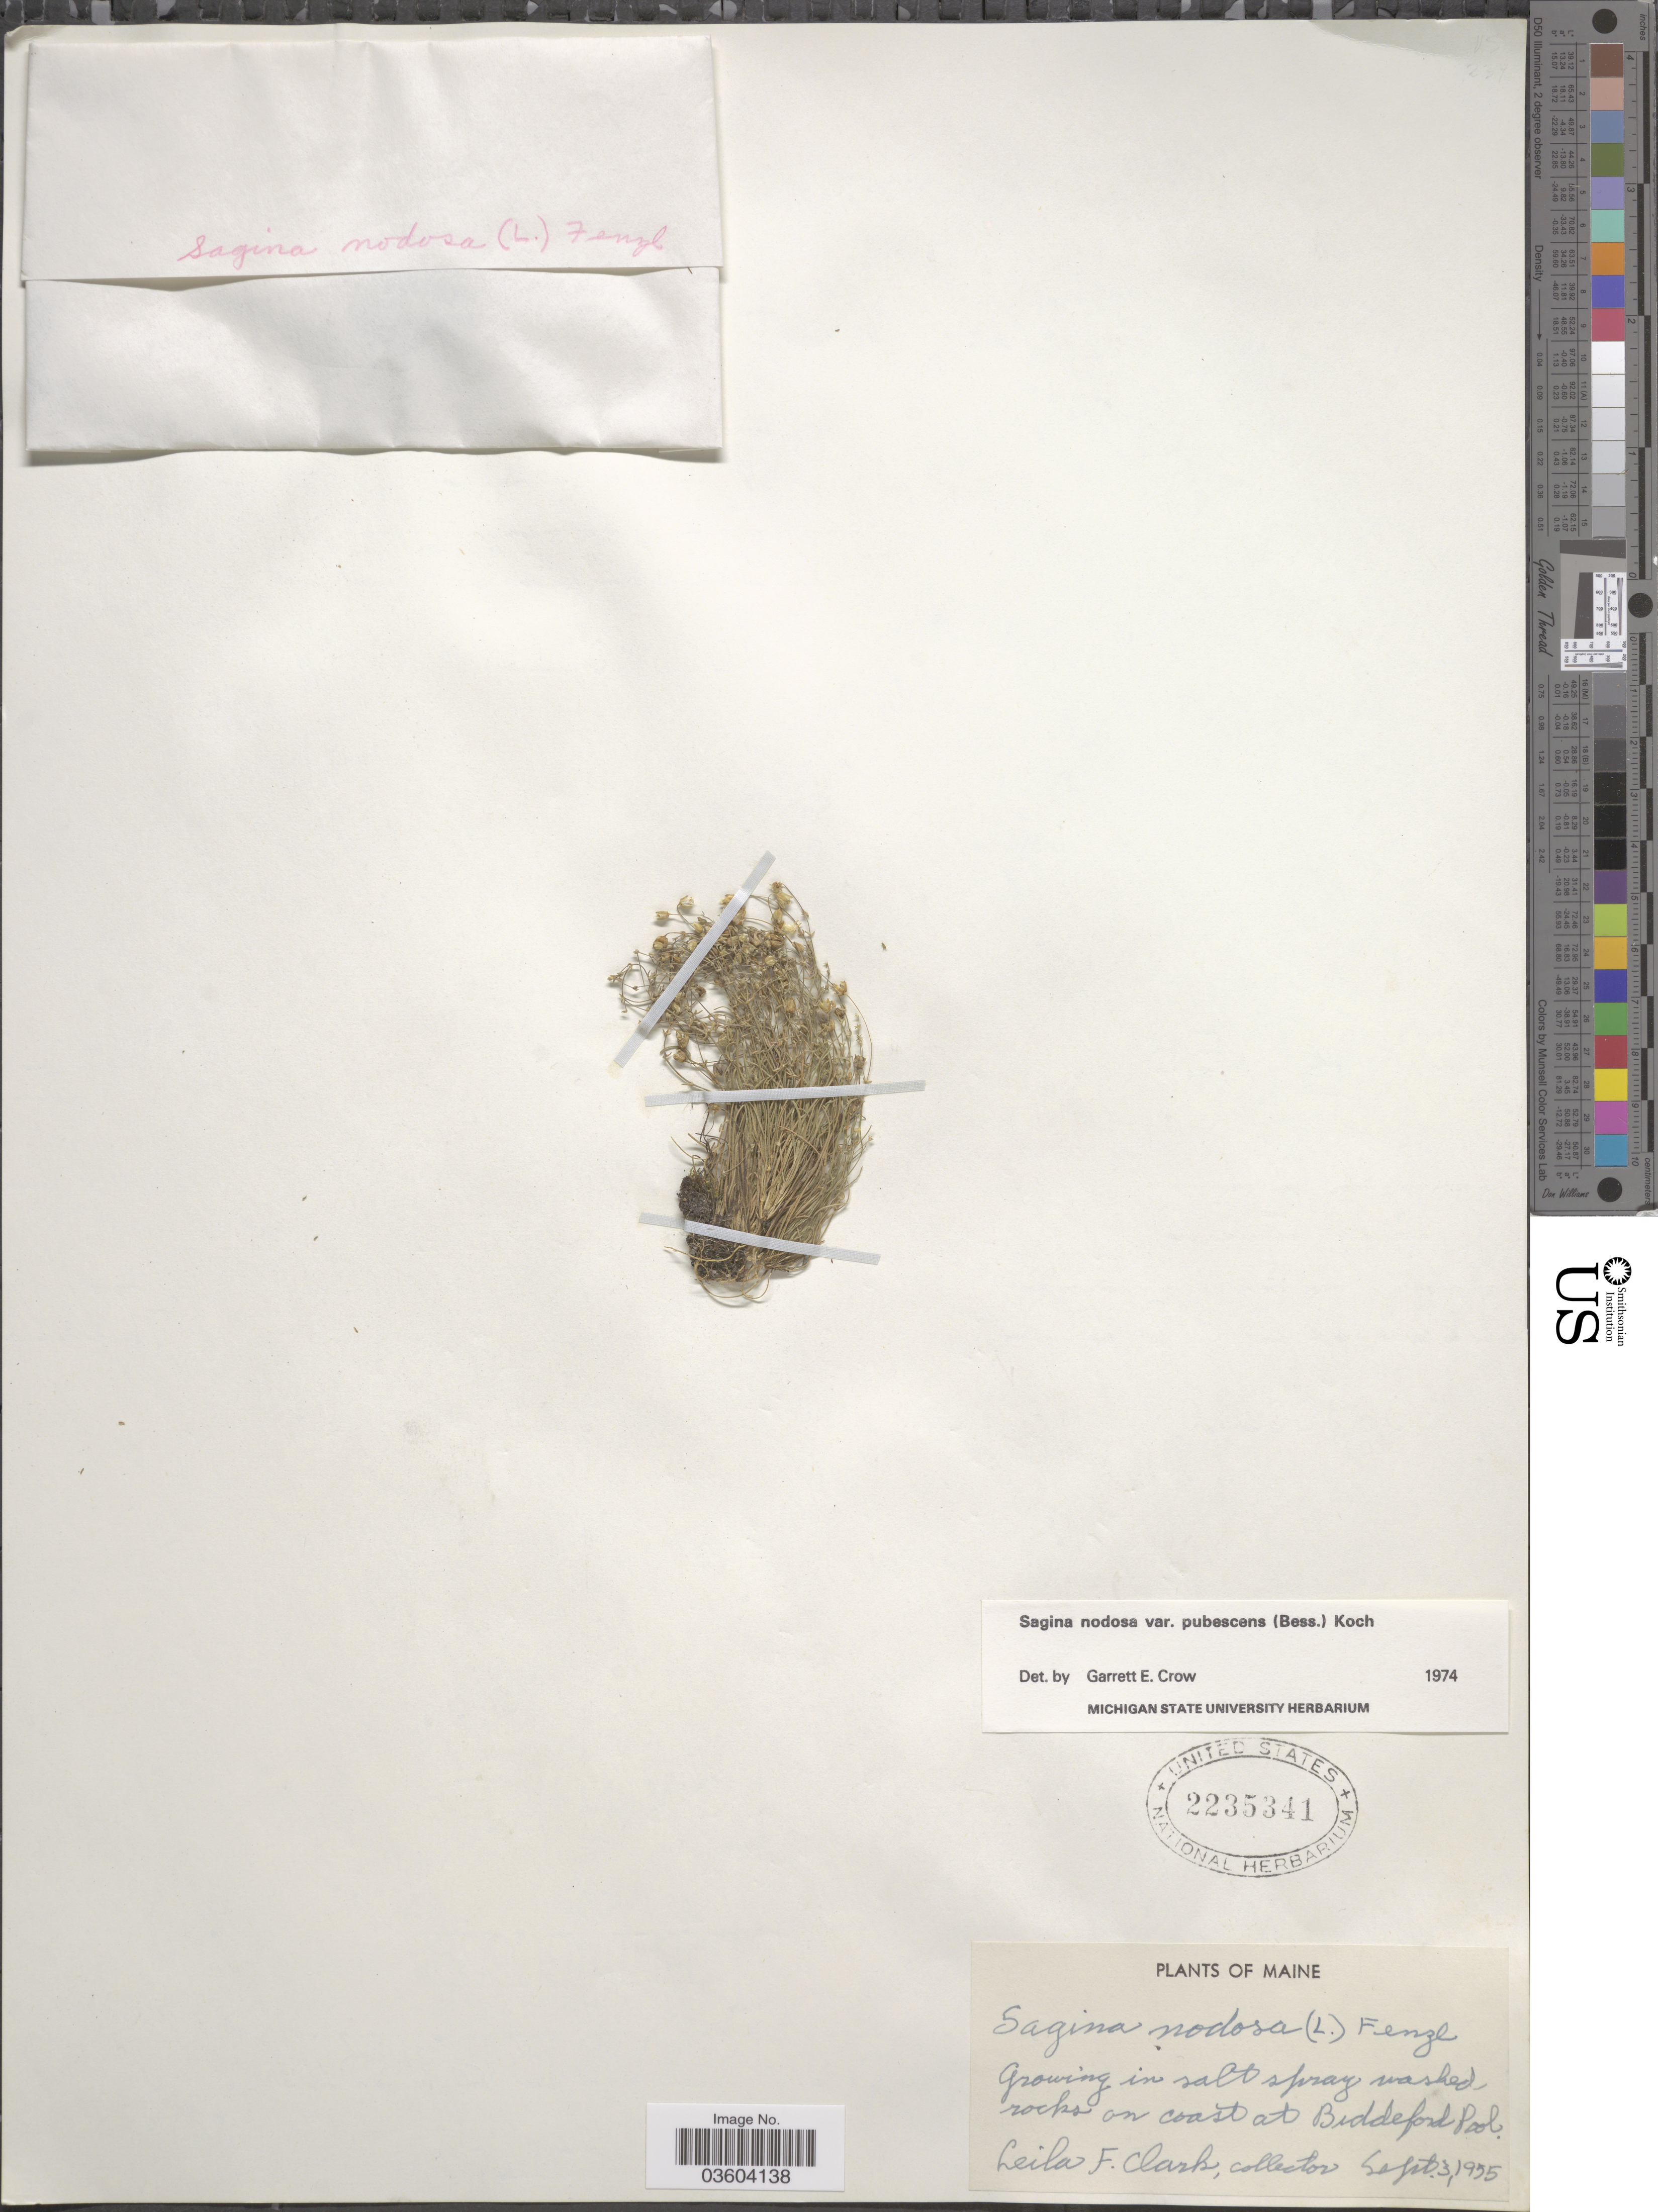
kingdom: Plantae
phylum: Tracheophyta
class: Magnoliopsida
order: Caryophyllales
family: Caryophyllaceae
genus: Sagina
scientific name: Sagina nodosa var. pubescens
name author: Mert. & W.D.J. Koch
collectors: L. Clark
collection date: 1955-09-03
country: United States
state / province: Maine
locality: Rocks on coast at Biddeford Pool.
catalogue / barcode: US 2235341